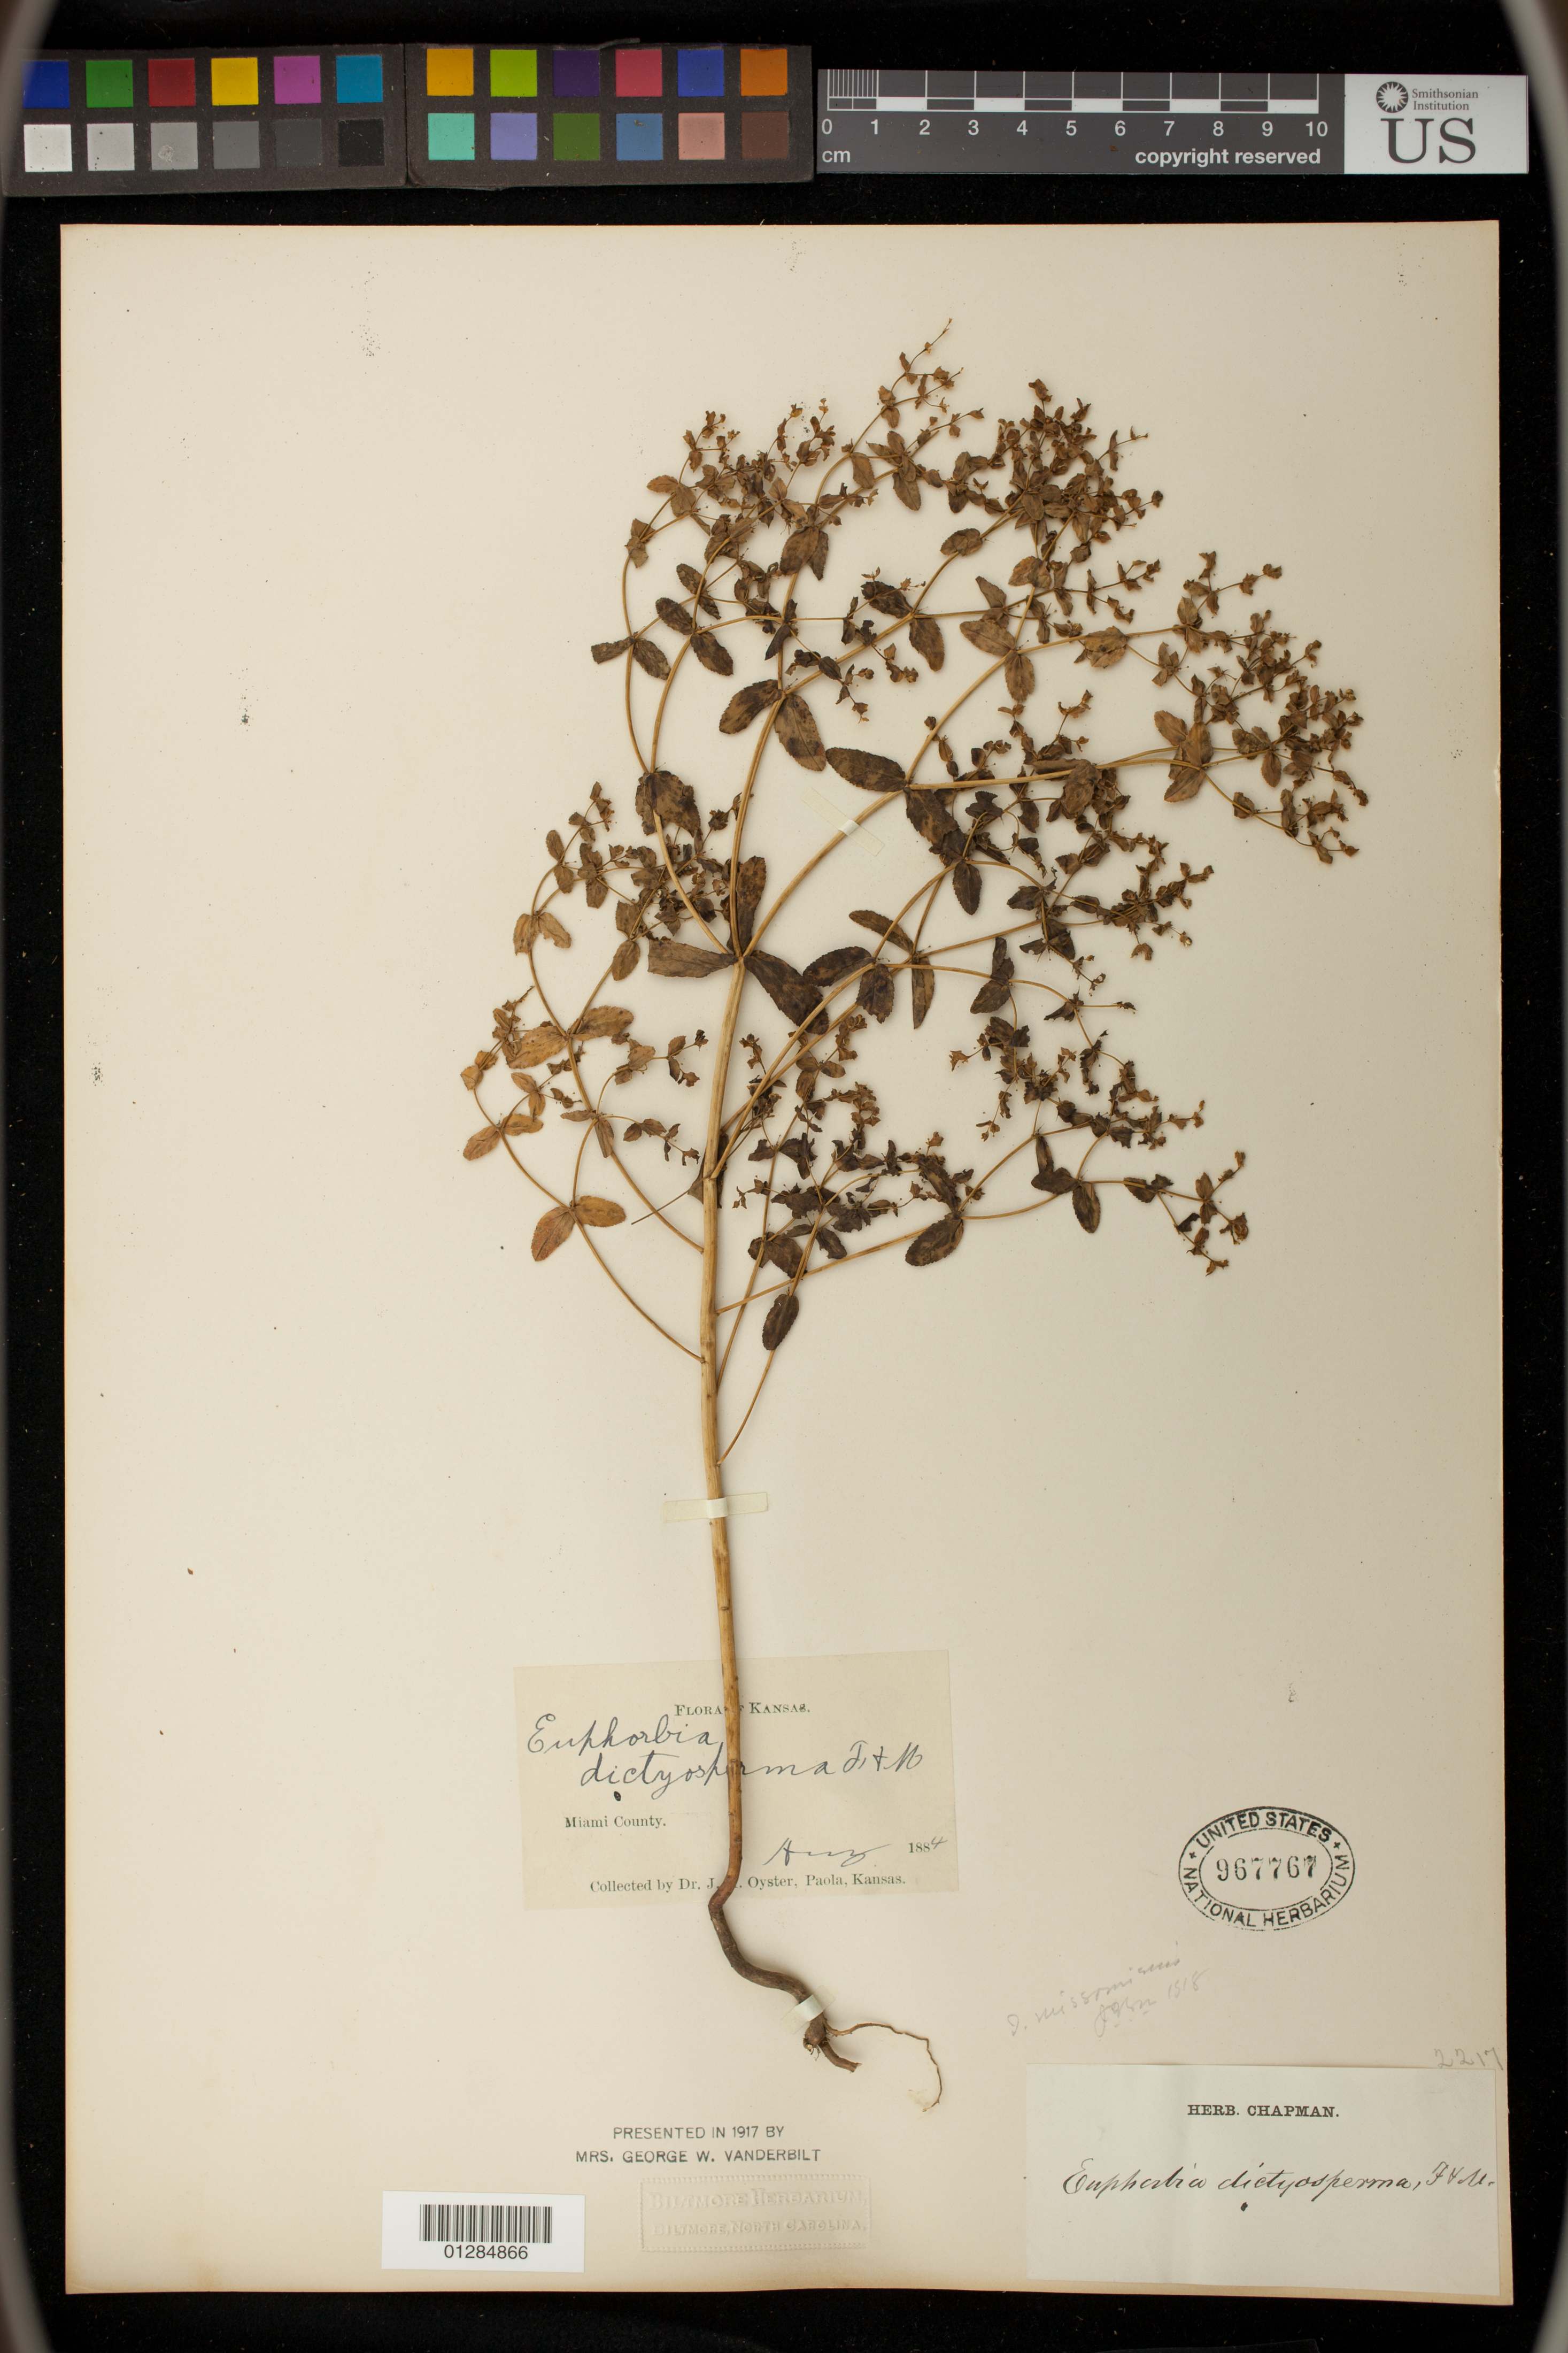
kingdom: Plantae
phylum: Tracheophyta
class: Magnoliopsida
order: Malpighiales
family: Euphorbiaceae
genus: Euphorbia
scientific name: Euphorbia spathulata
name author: Lam.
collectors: J. H. Oyster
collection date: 1884-08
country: United States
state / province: Kansas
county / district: Miami County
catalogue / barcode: US 967767